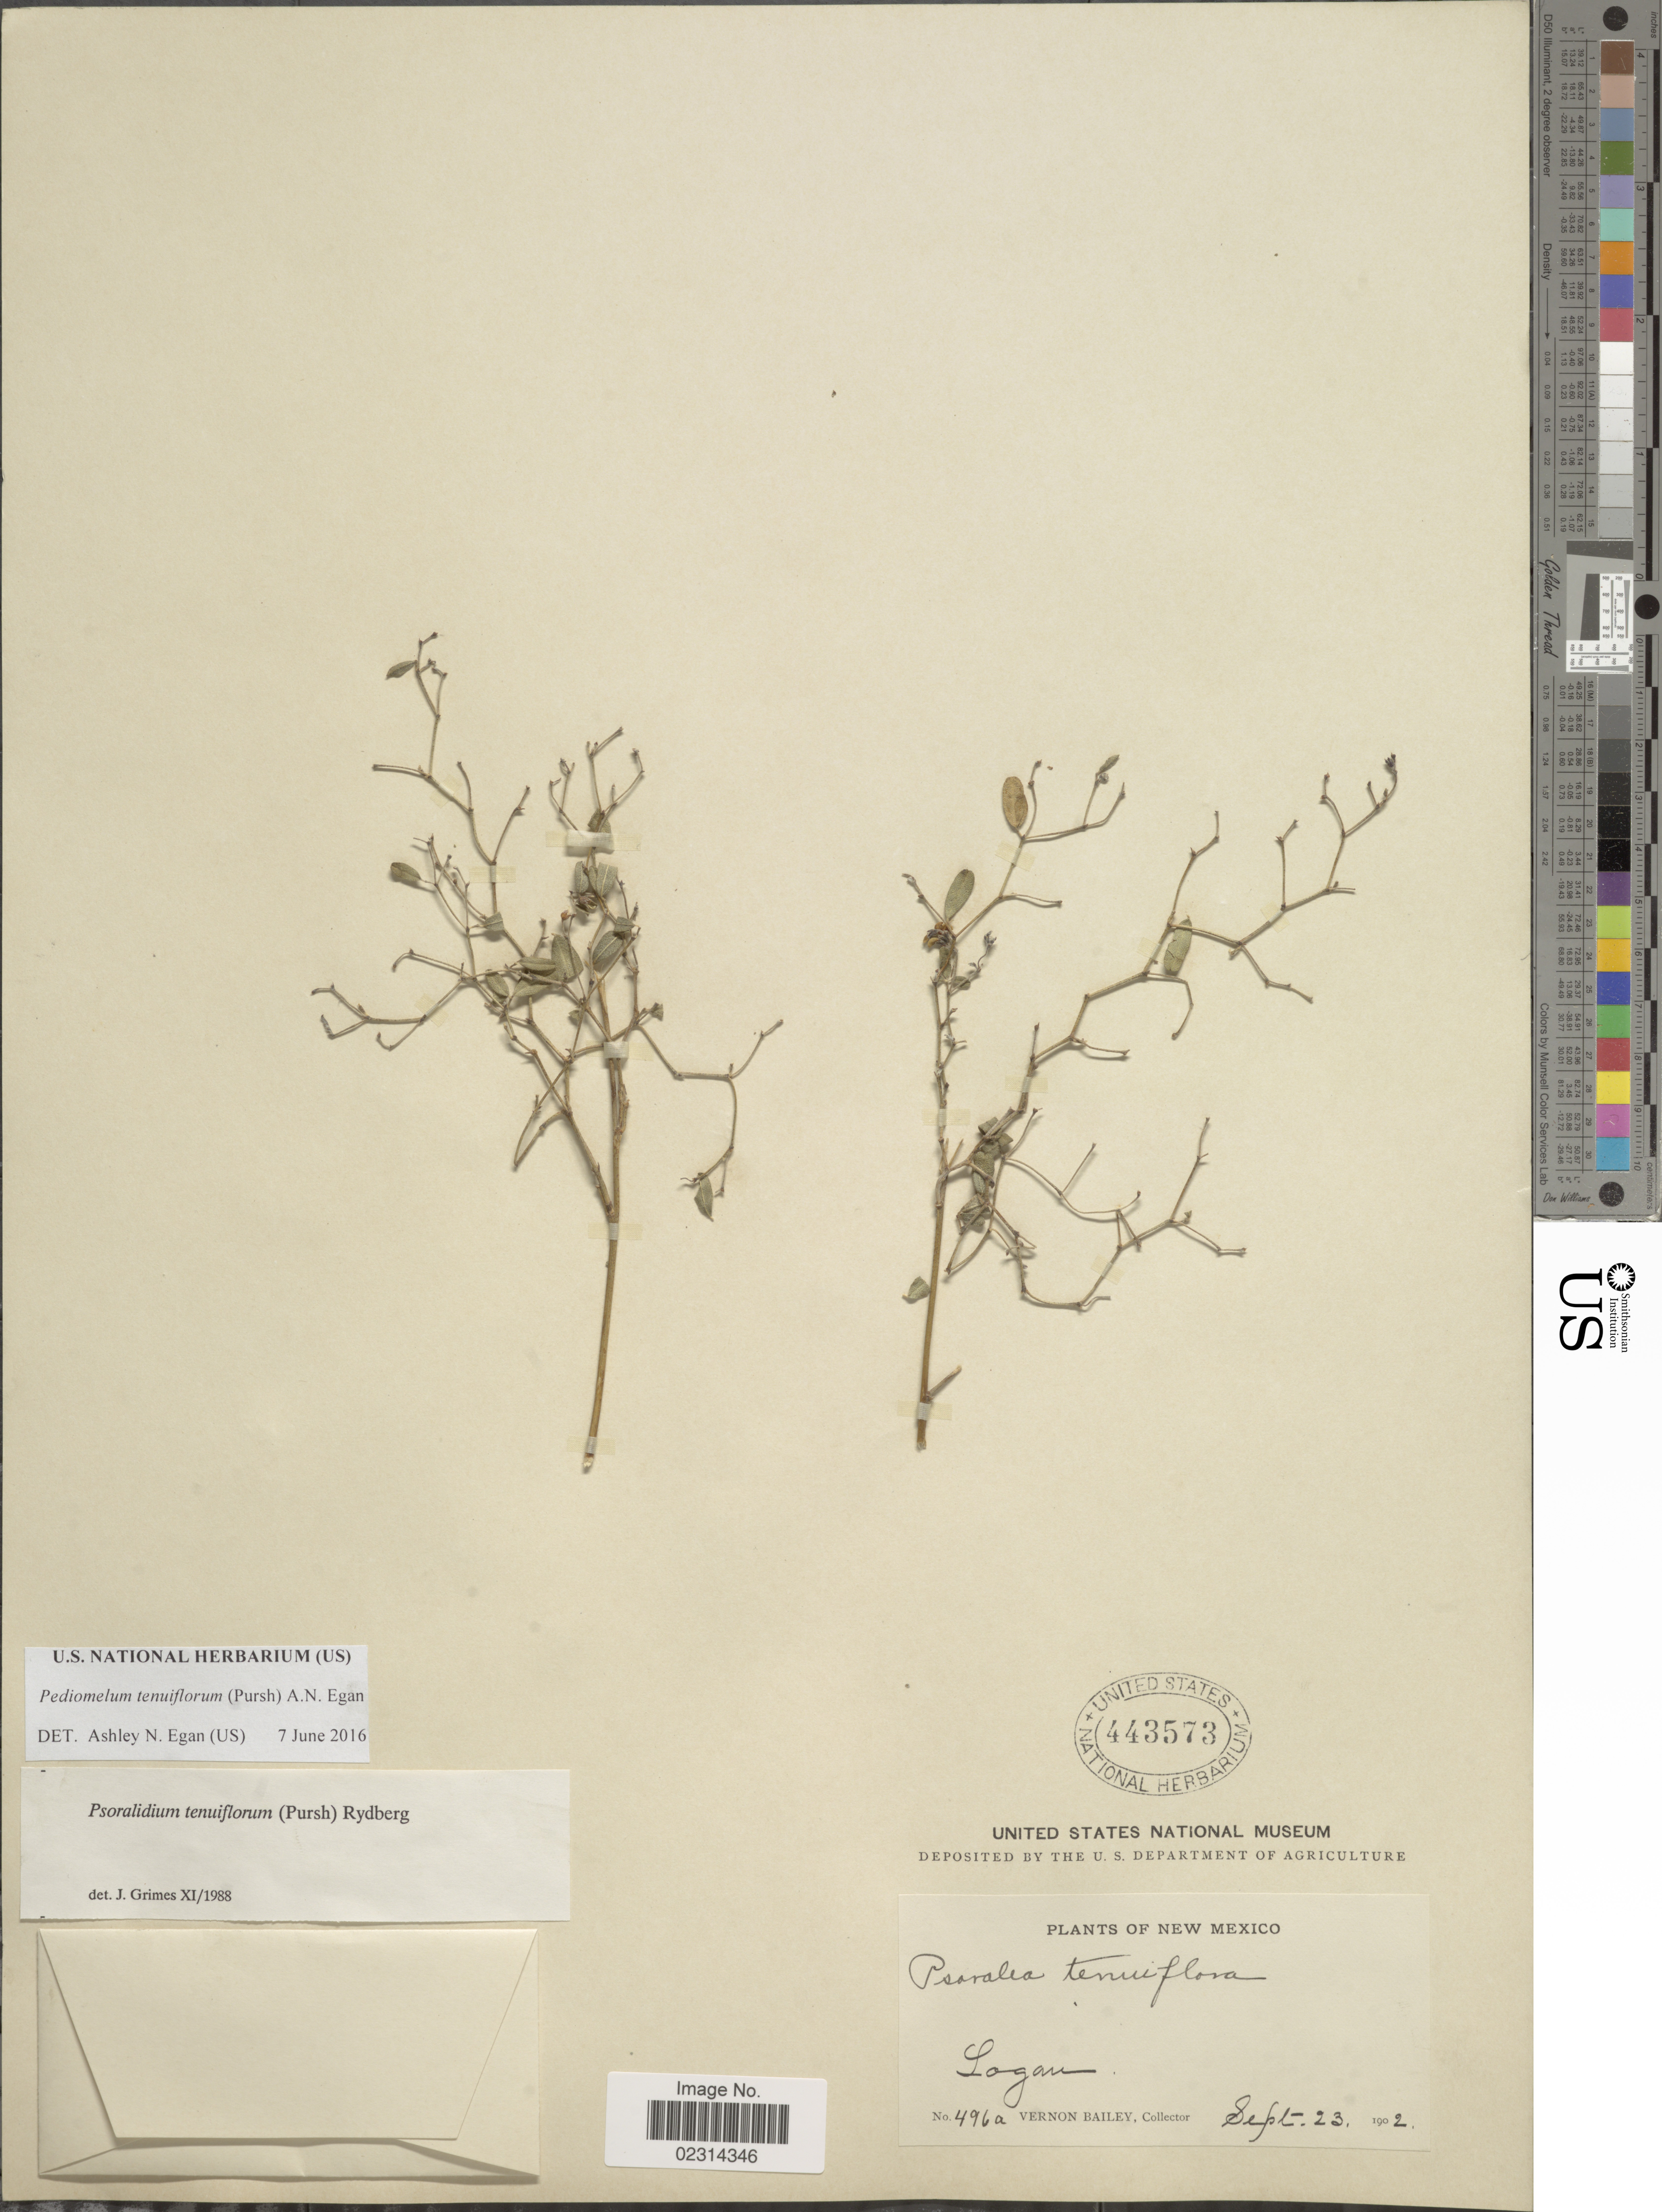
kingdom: Plantae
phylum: Tracheophyta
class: Magnoliopsida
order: Fabales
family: Fabaceae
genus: Psoralidium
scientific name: Psoralidium tenuiflorum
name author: (Pursh) Rydb.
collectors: V. O. Bailey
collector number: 496a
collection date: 1902-09-23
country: United States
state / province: New Mexico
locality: Logan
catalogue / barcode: US 443573